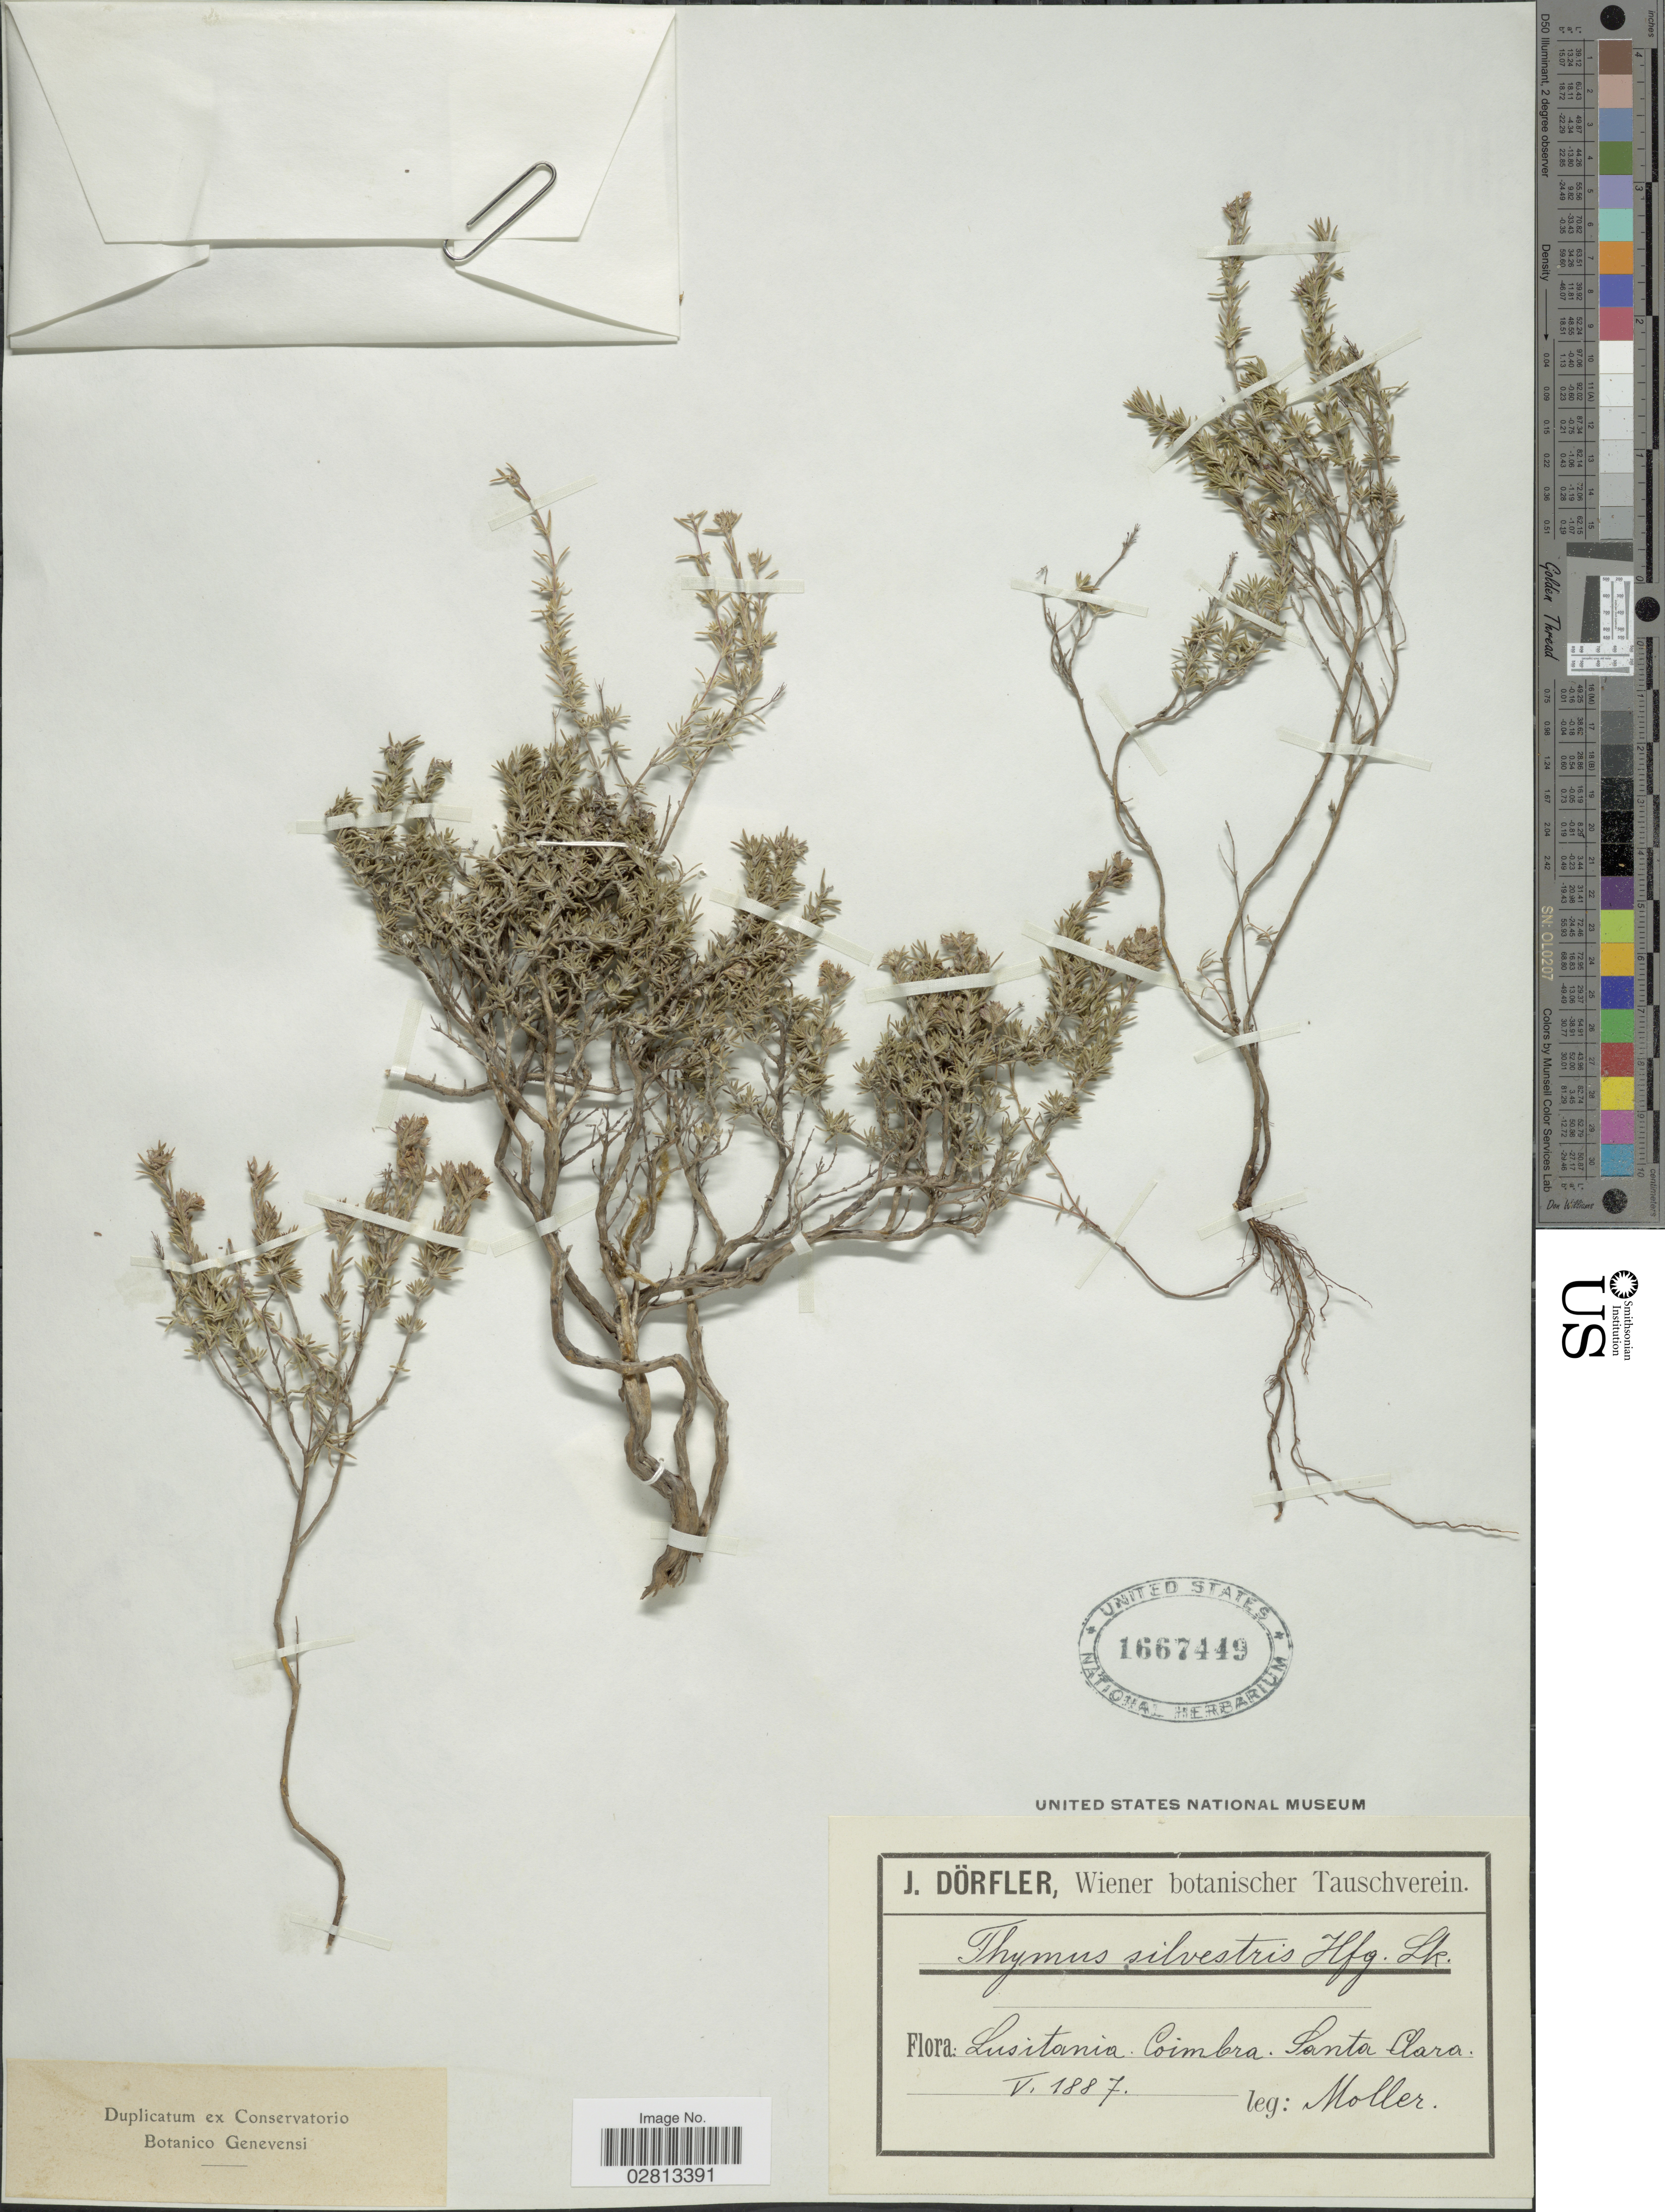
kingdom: Plantae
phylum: Tracheophyta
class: Magnoliopsida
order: Lamiales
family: Lamiaceae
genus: Thymus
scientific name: Thymus silvestris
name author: Nyman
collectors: -. Moller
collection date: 1887-05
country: Portugal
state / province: Coimbra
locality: Lusitania. Coimbra. Santa Clara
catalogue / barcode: US 1667449